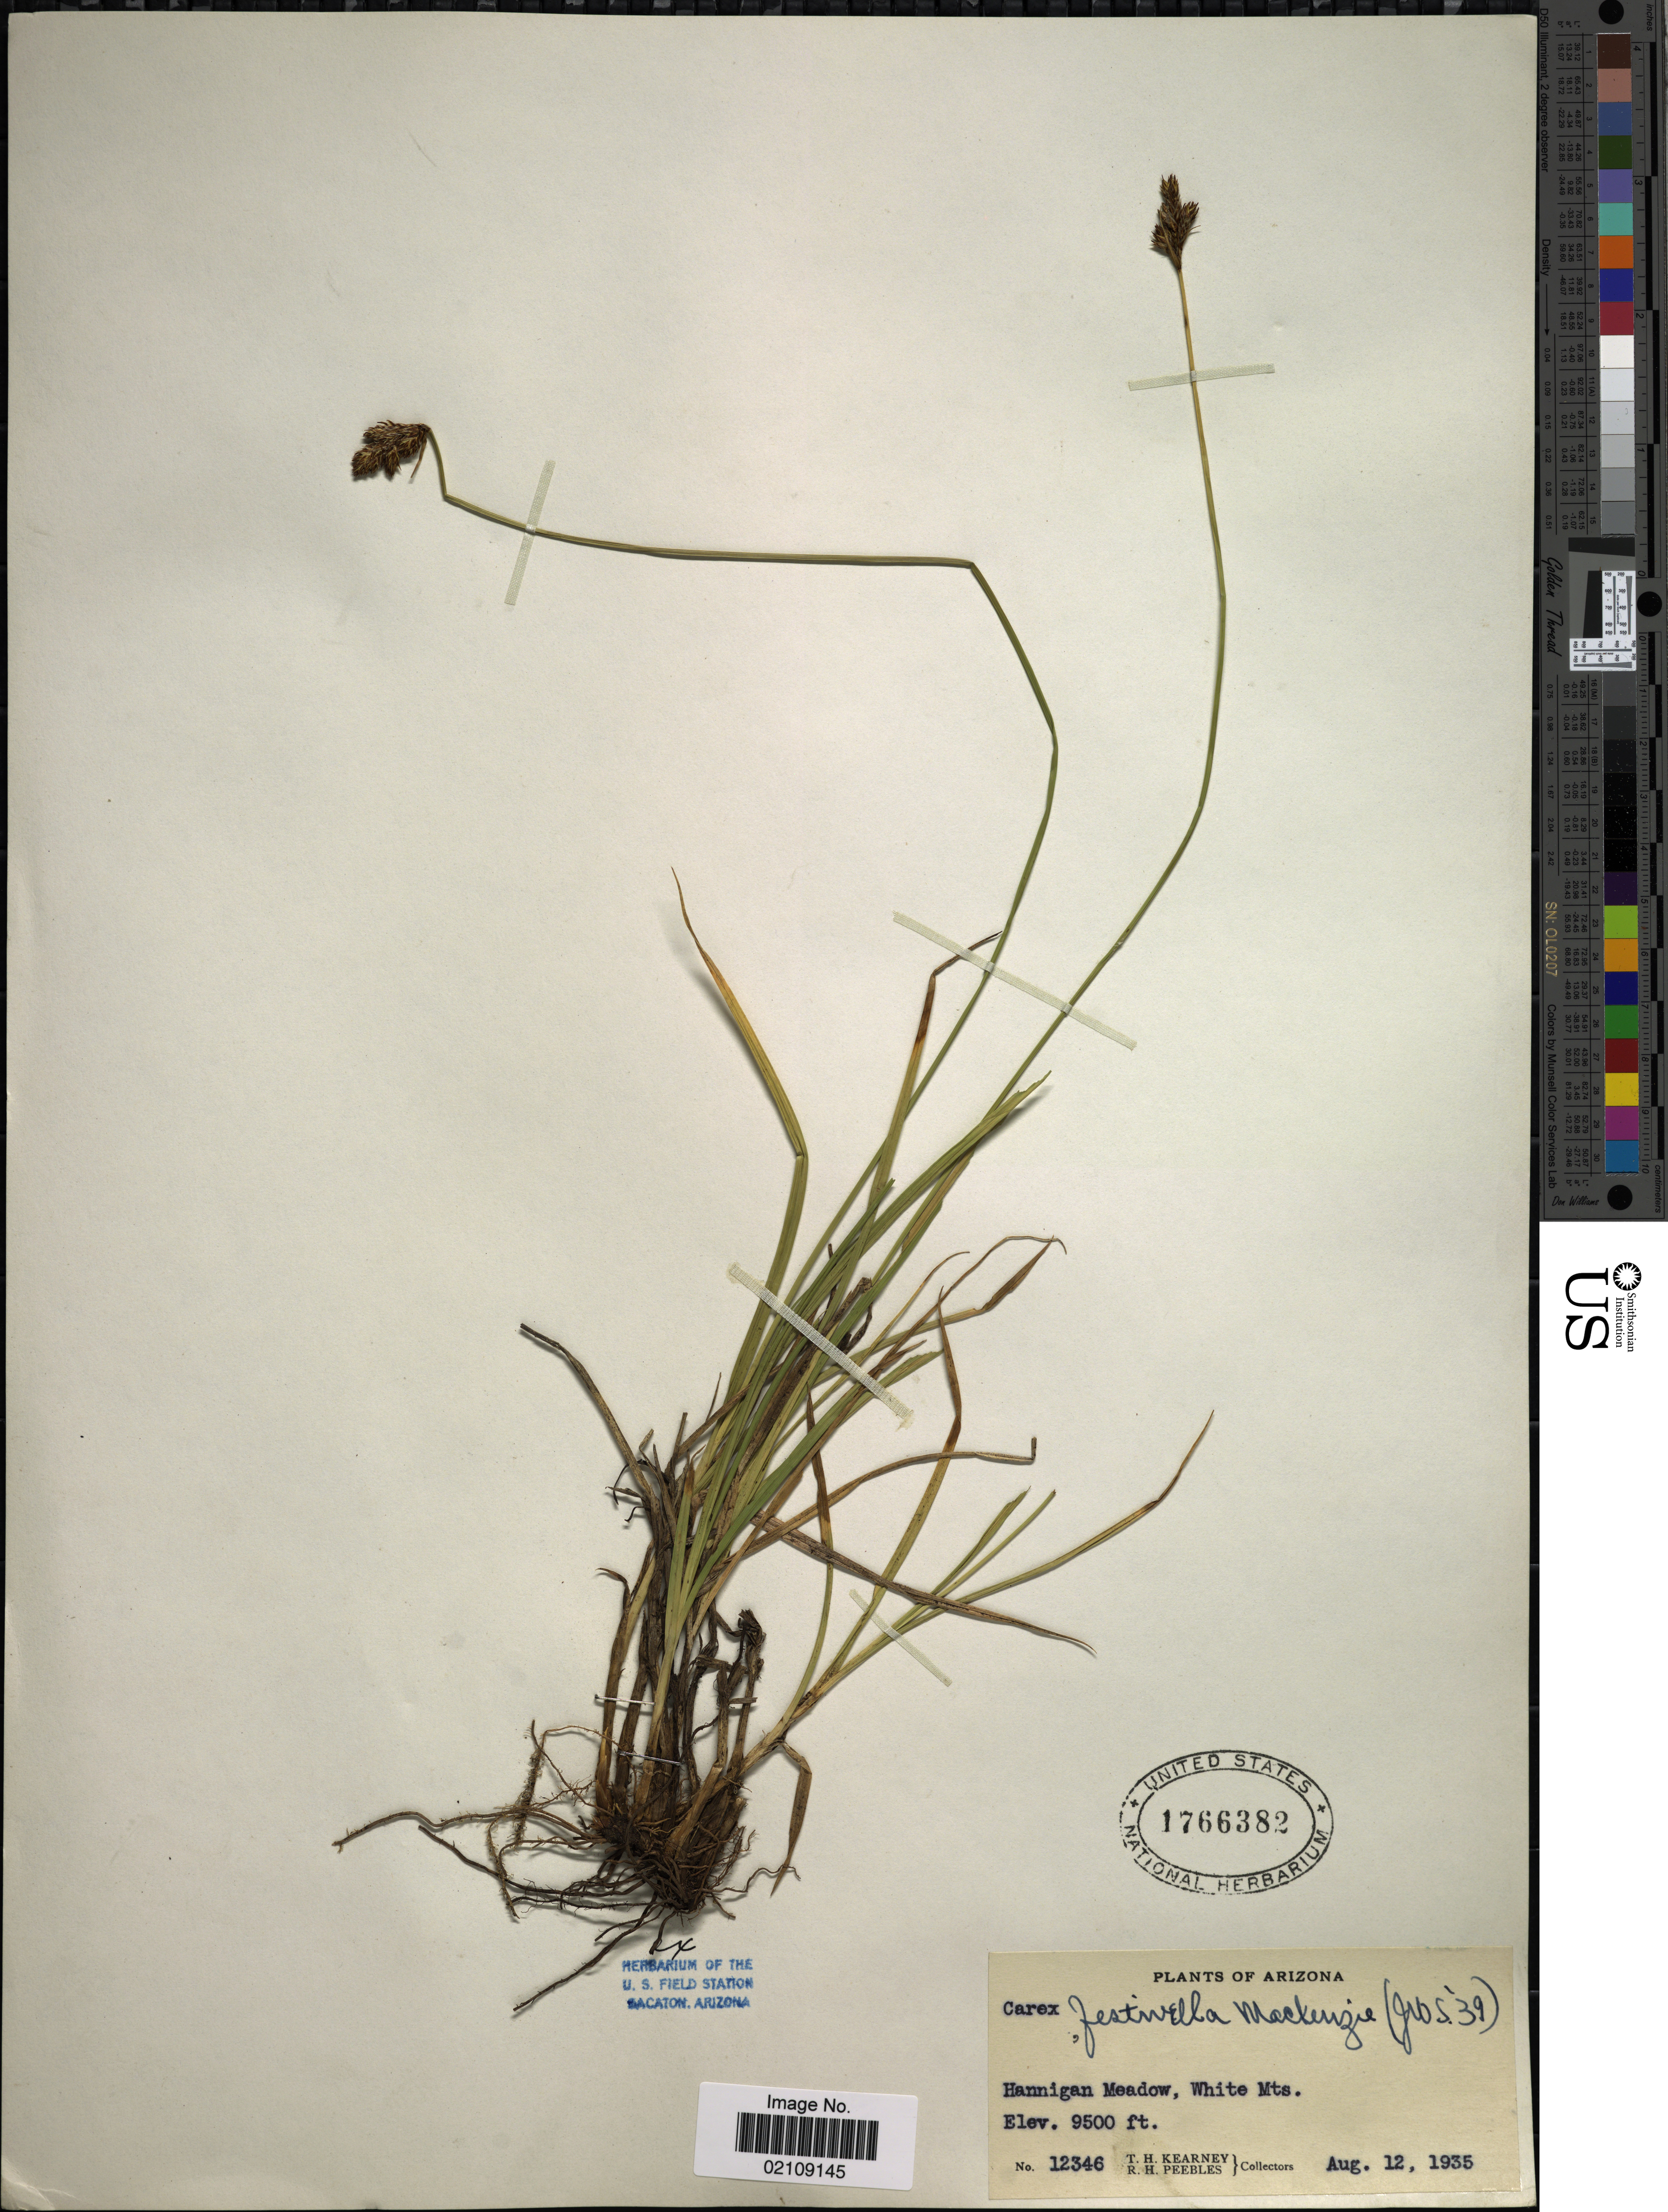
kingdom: Plantae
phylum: Tracheophyta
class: Liliopsida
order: Poales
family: Cyperaceae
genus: Carex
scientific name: Carex microptera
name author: Mack.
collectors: T. H. Kearney & R. H. Peebles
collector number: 12346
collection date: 1935-08-12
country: United States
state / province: Arizona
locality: Hannigan Meadow, White Mts.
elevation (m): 2896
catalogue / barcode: US 1766382